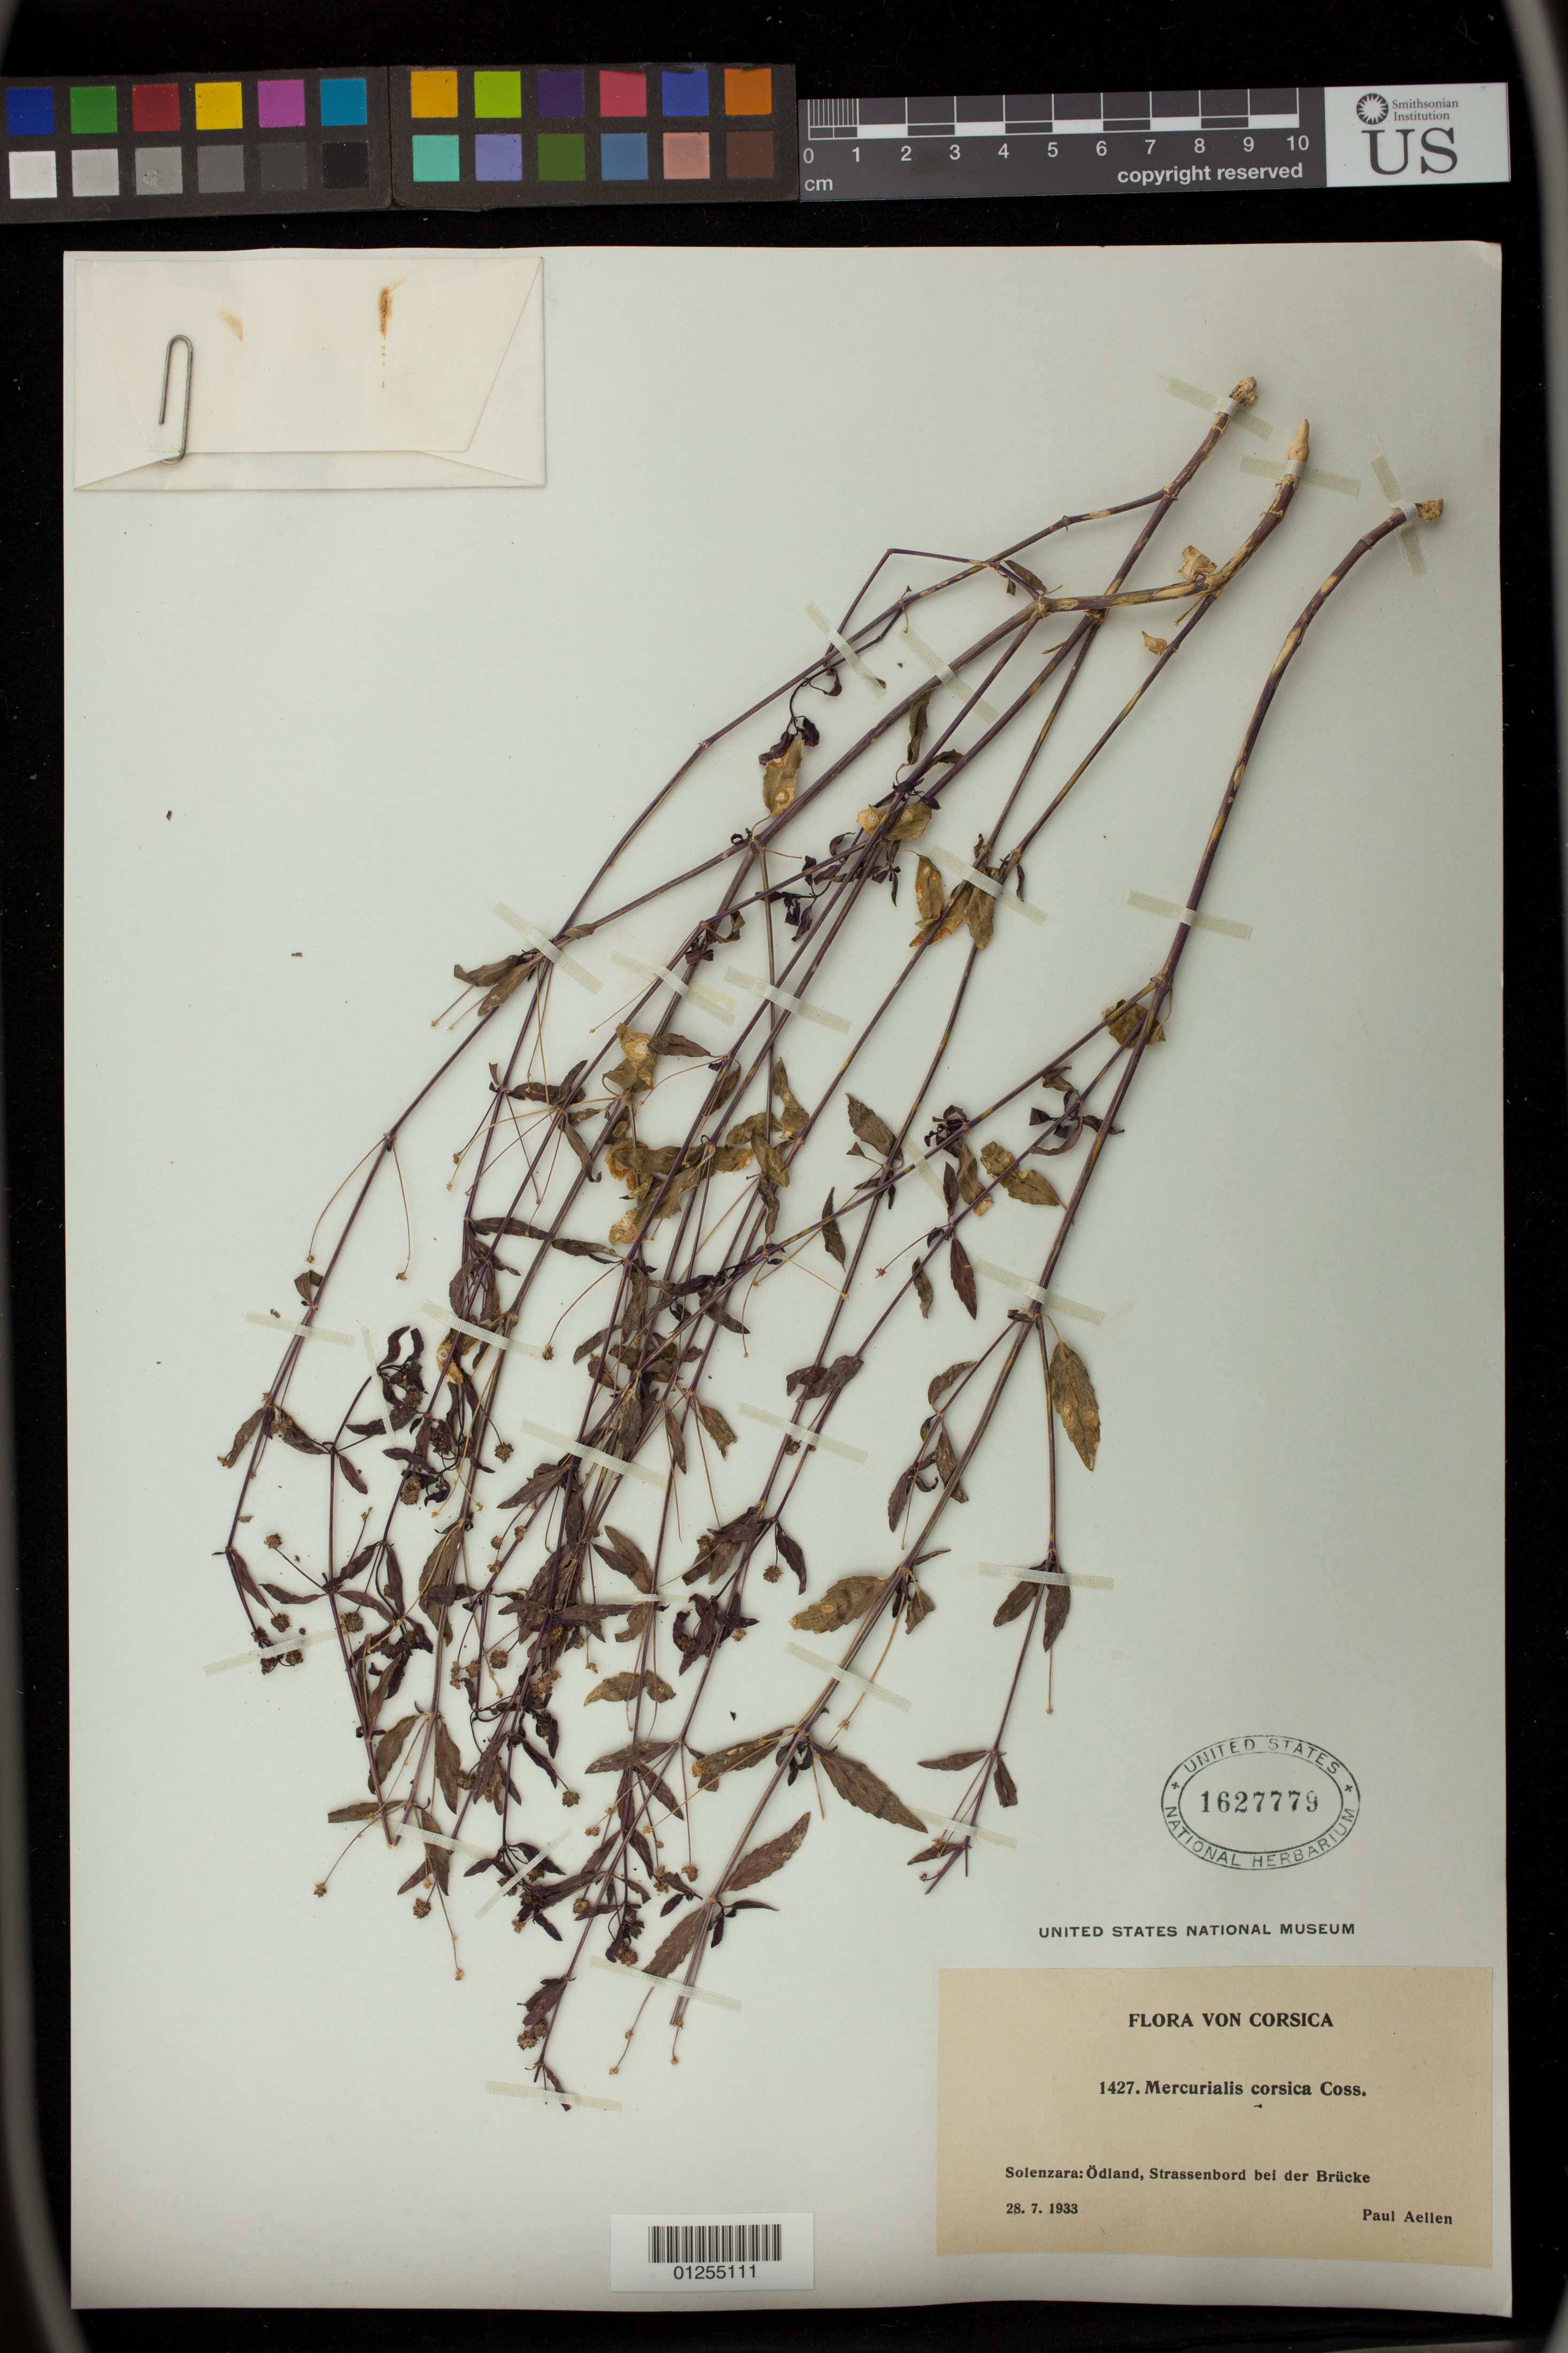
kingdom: Plantae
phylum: Tracheophyta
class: Magnoliopsida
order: Malpighiales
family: Euphorbiaceae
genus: Mercurialis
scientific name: Mercurialis corisca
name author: Coss. & Kralik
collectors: P. Aellen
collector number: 1427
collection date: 1933-07-28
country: France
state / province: Corsica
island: Corse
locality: Solenzara: Ödland, Strassenbord bei der Brücke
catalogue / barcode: US 1627779